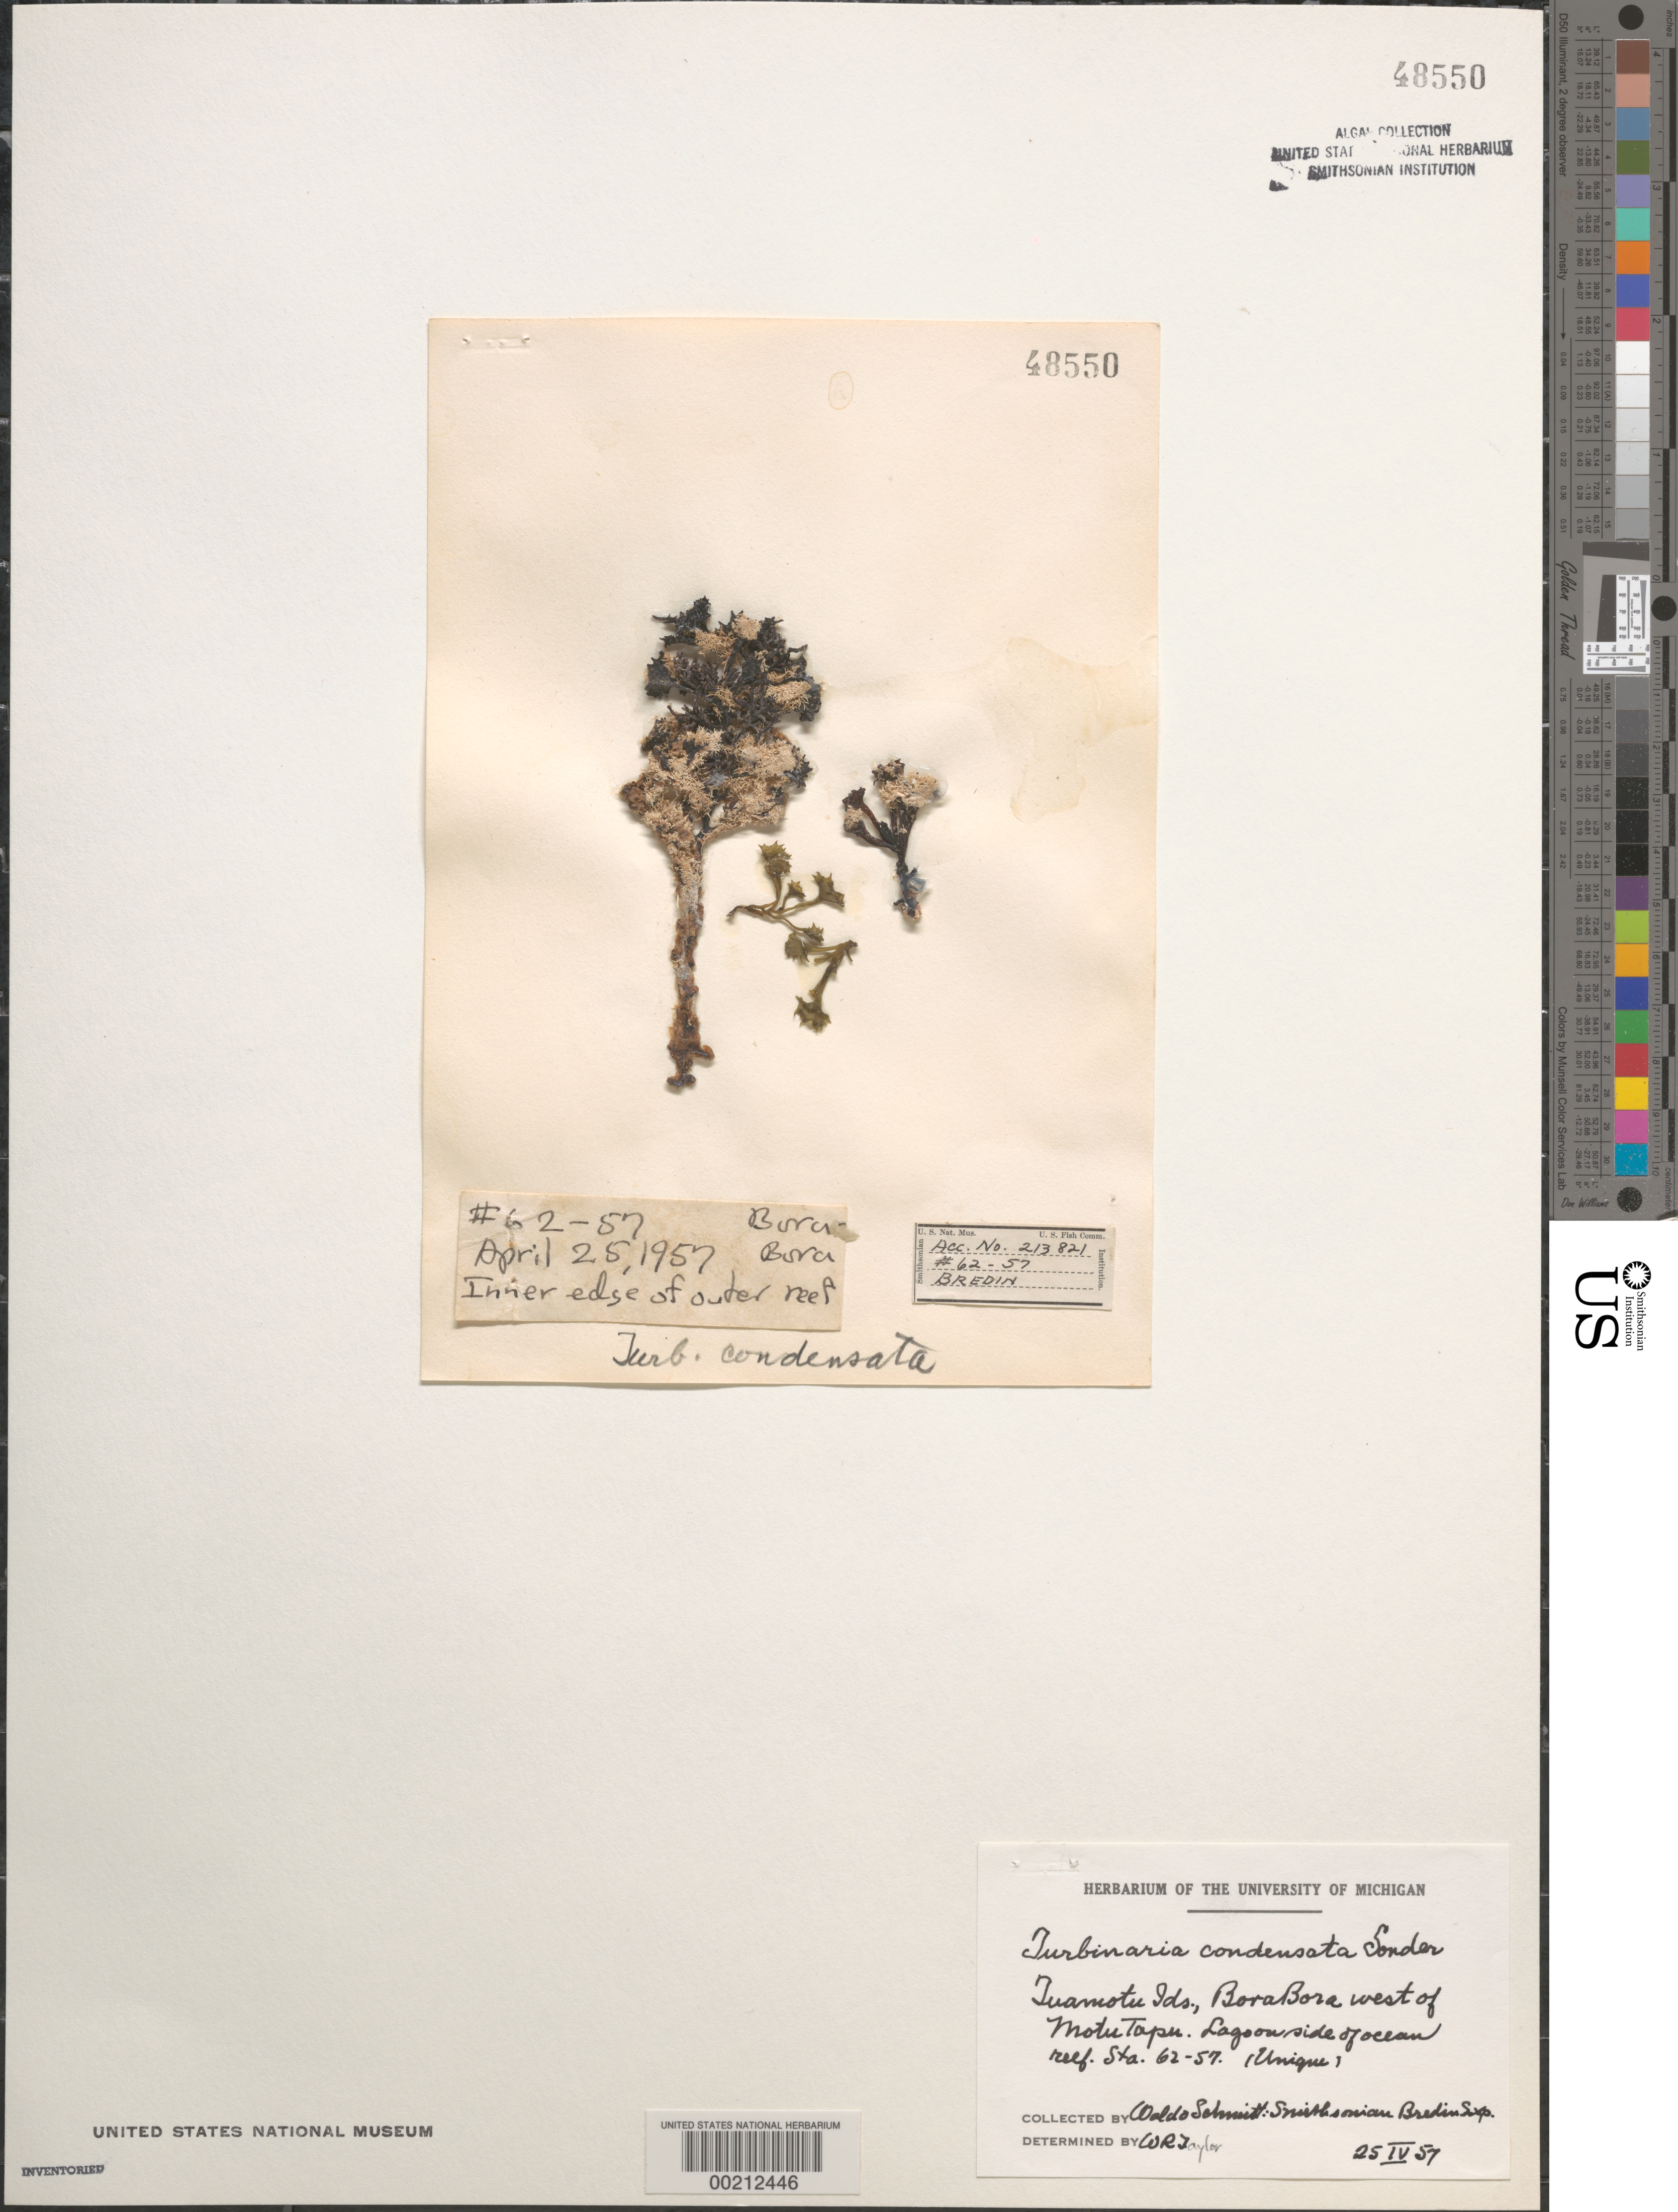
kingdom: Chromista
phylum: Ochrophyta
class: Phaeophyceae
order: Fucales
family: Sargassaceae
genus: Turbinaria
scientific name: Turbinaria condensata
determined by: Taylor, William R.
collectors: W. L. Schmitt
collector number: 62-57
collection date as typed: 25 Apr 1957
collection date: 1957-04-25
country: French Polynesia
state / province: Iles Sous-le-Vent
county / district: Bora Bora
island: Bora Bora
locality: West of Motu Tapu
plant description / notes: Smithsonian-Bredin Expedition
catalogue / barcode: US 48550